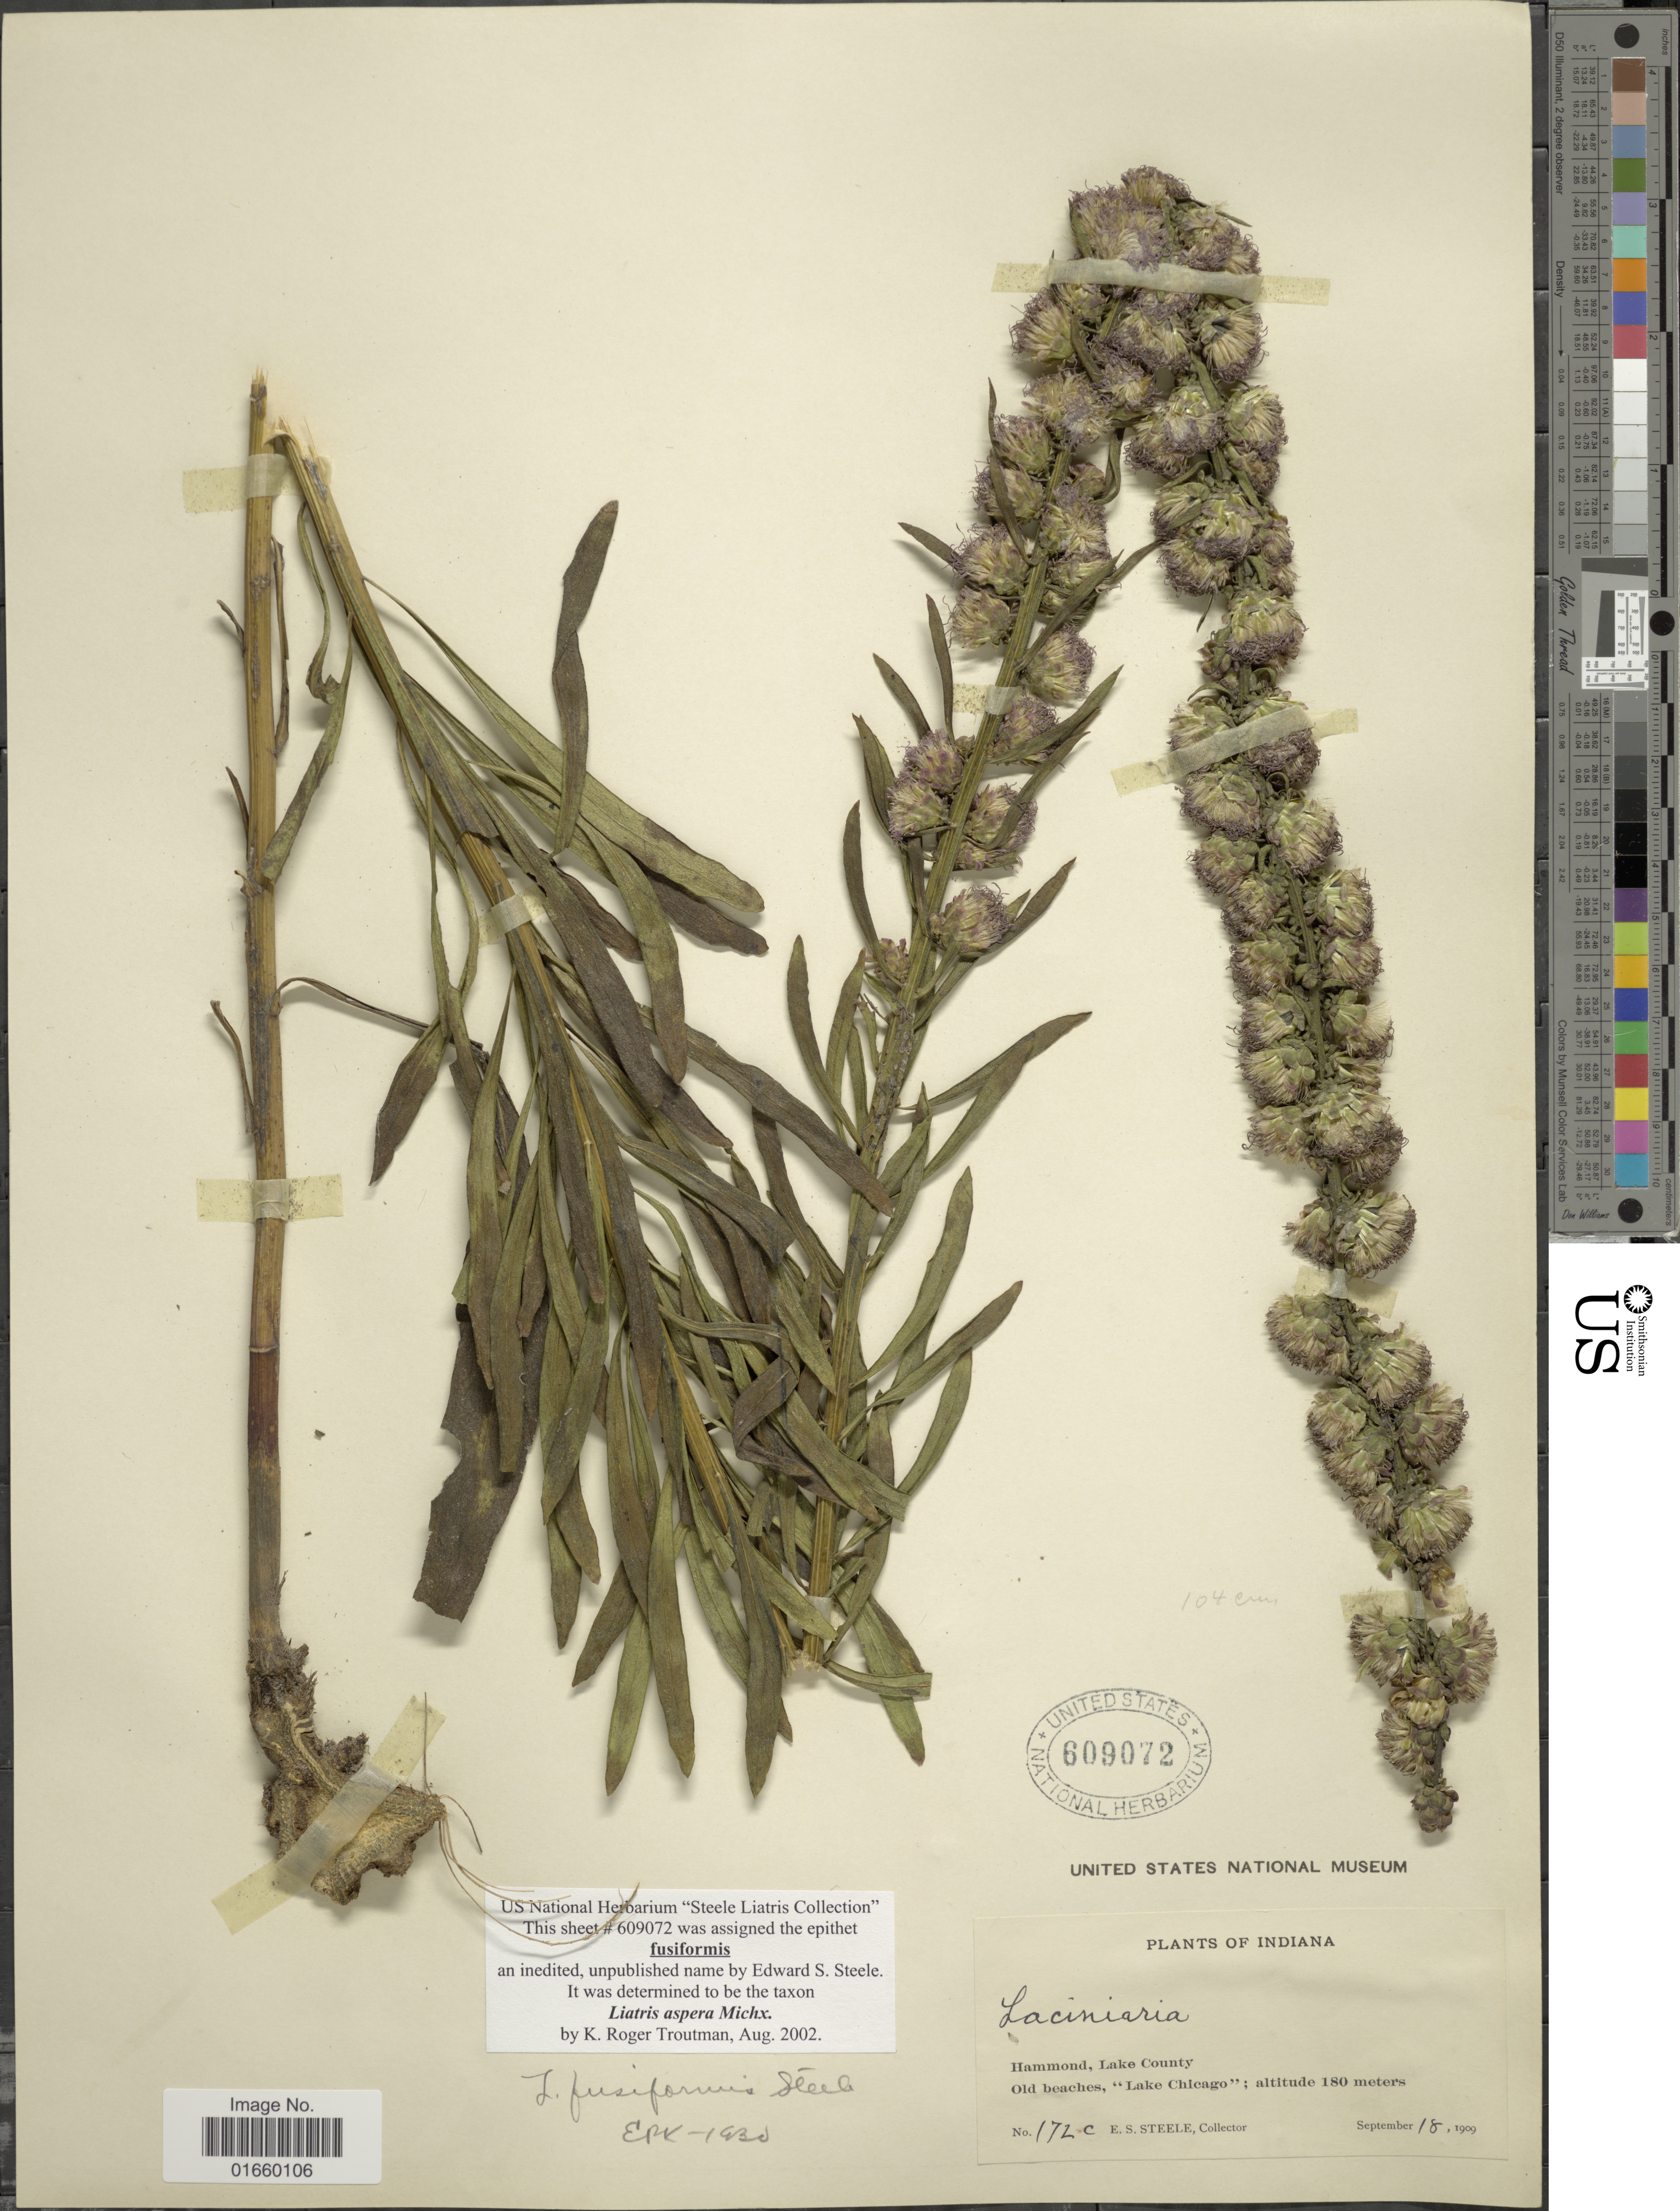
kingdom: Plantae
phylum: Tracheophyta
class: Magnoliopsida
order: Asterales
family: Asteraceae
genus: Liatris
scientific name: Liatris aspera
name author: Michx.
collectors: E. Steele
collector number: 172c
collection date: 1909-09-18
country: United States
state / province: Indiana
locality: Hammond, Lake County, Old Beaches, "Lake Chicago"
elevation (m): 180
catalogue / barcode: US 609072